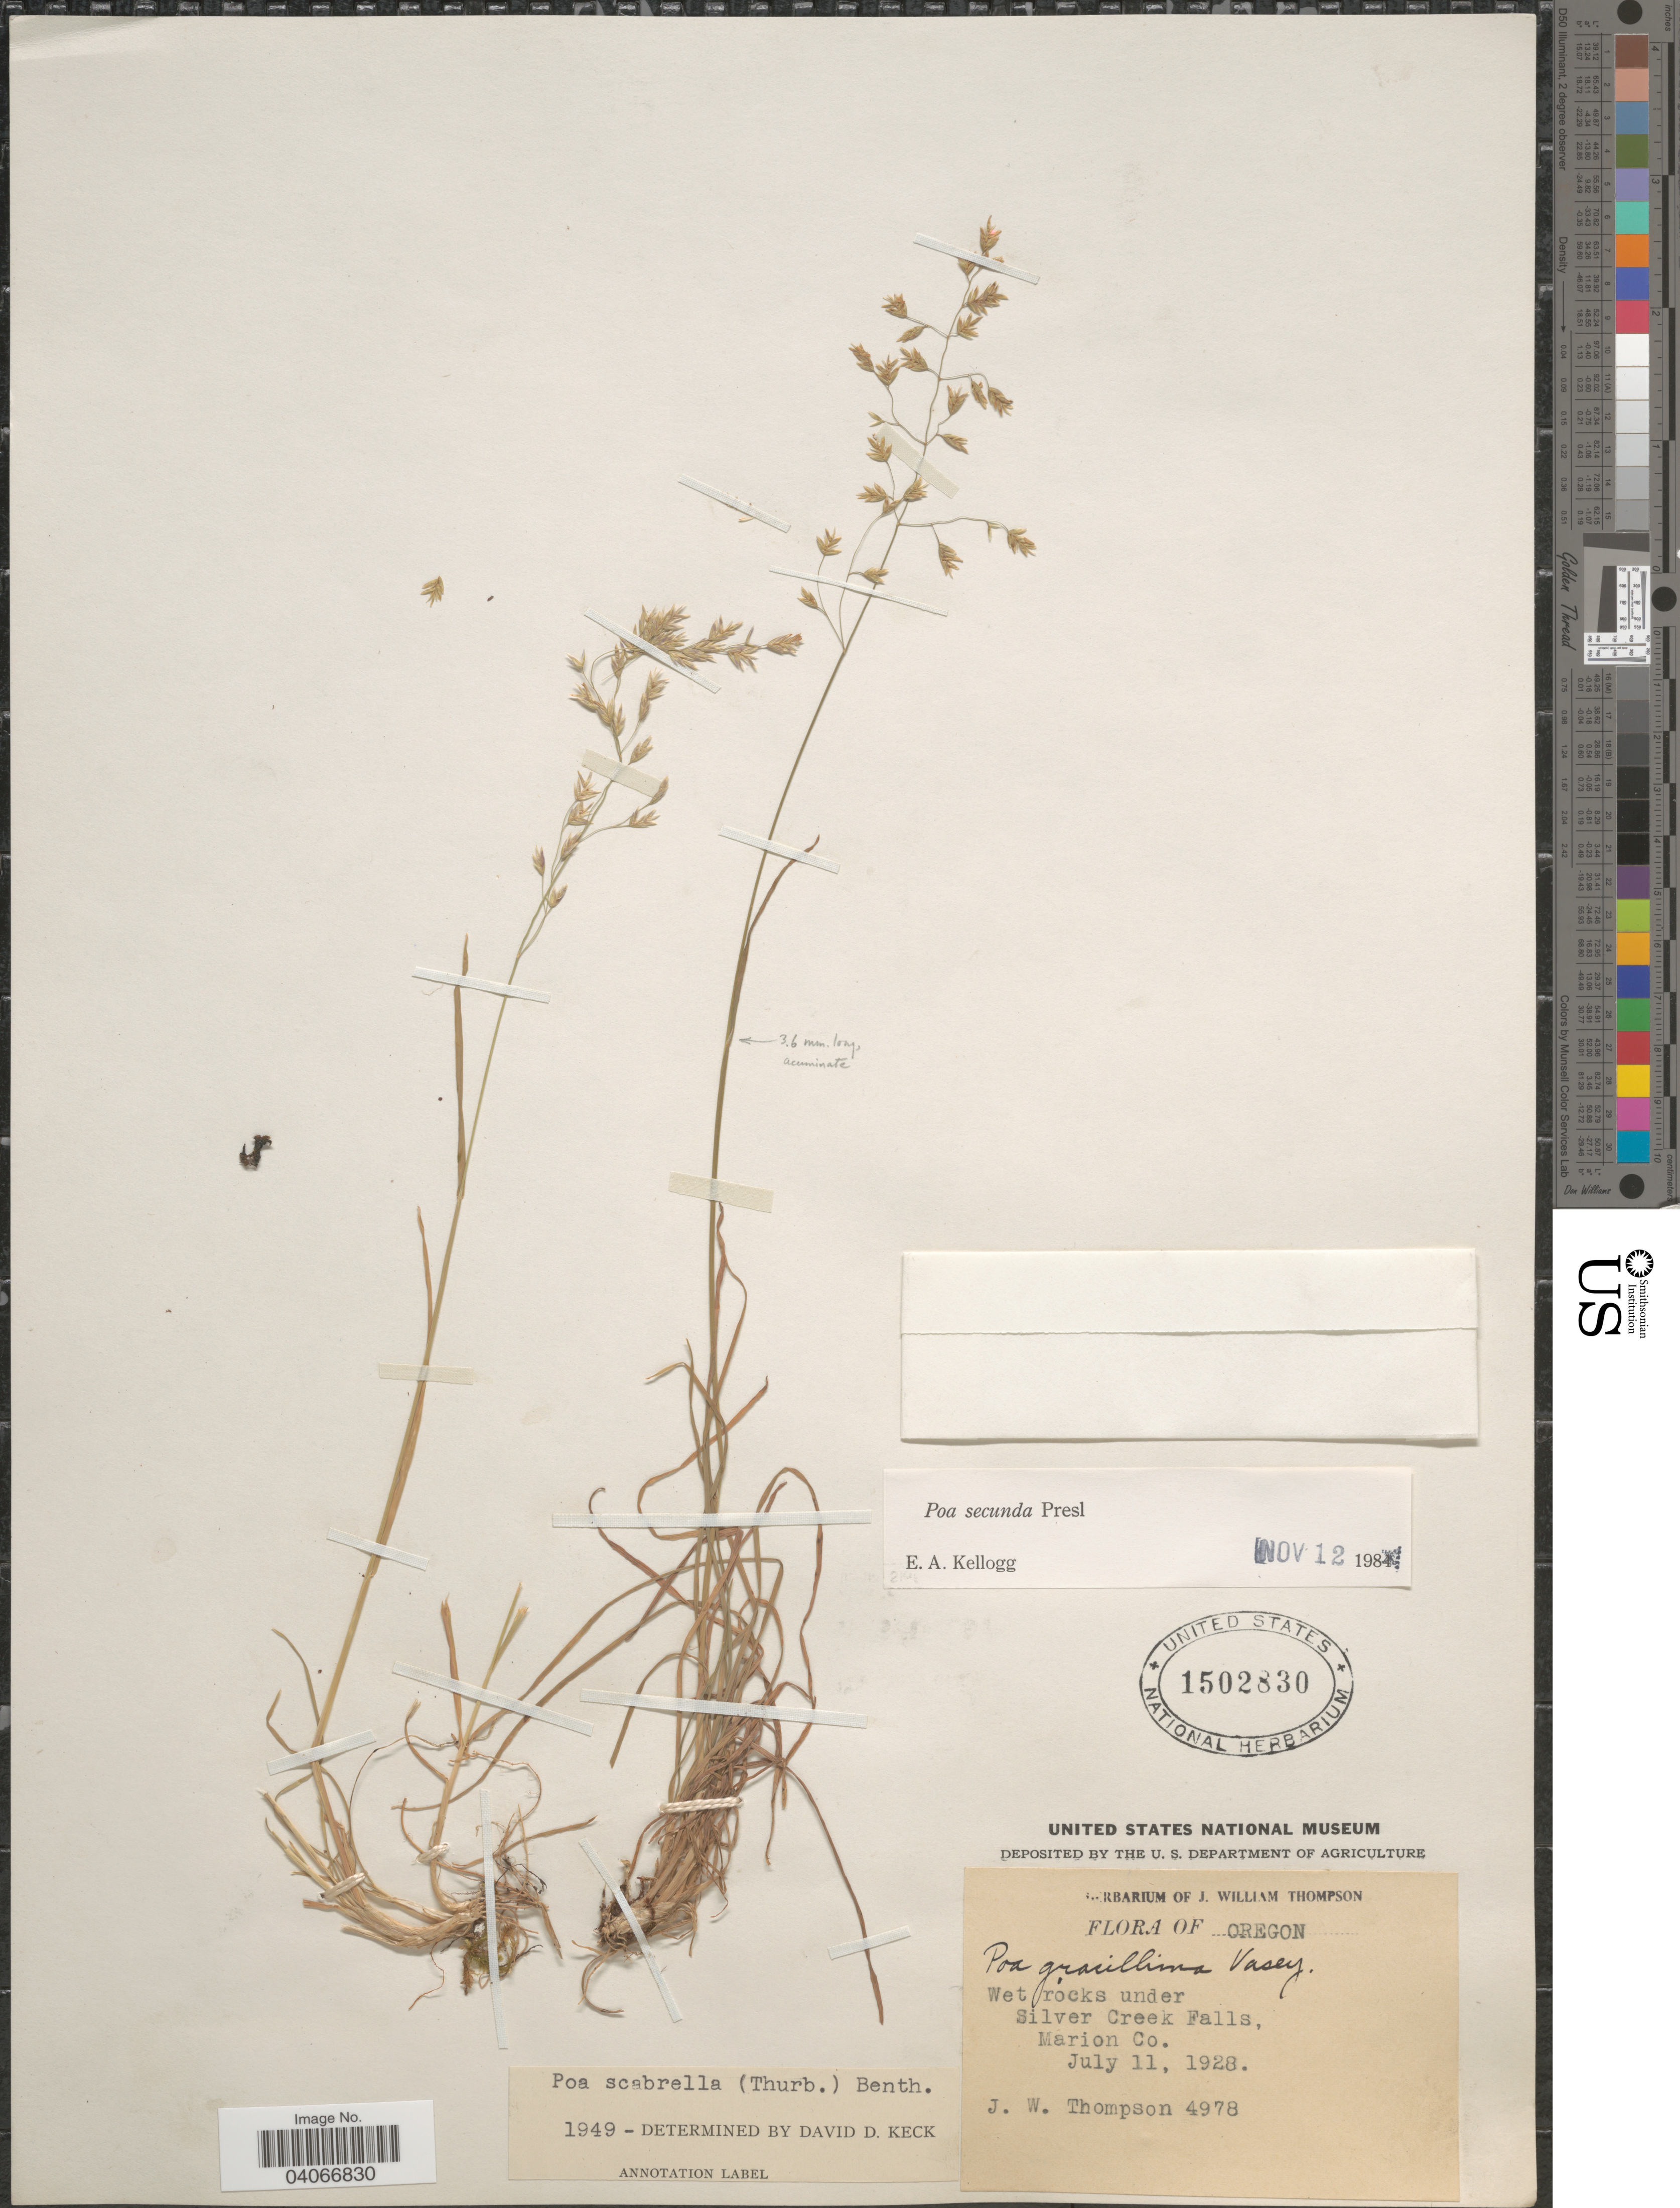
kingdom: Plantae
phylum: Tracheophyta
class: Liliopsida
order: Poales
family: Poaceae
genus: Poa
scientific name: Poa secunda subsp. secunda var. scabrella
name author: (Thurb.) Soreng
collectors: J. Thompson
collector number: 4978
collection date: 1928-07-11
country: United States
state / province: Oregon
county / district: Marion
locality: Wet rocks under Silver Creek Falls, Marion Co.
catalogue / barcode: US 1502830